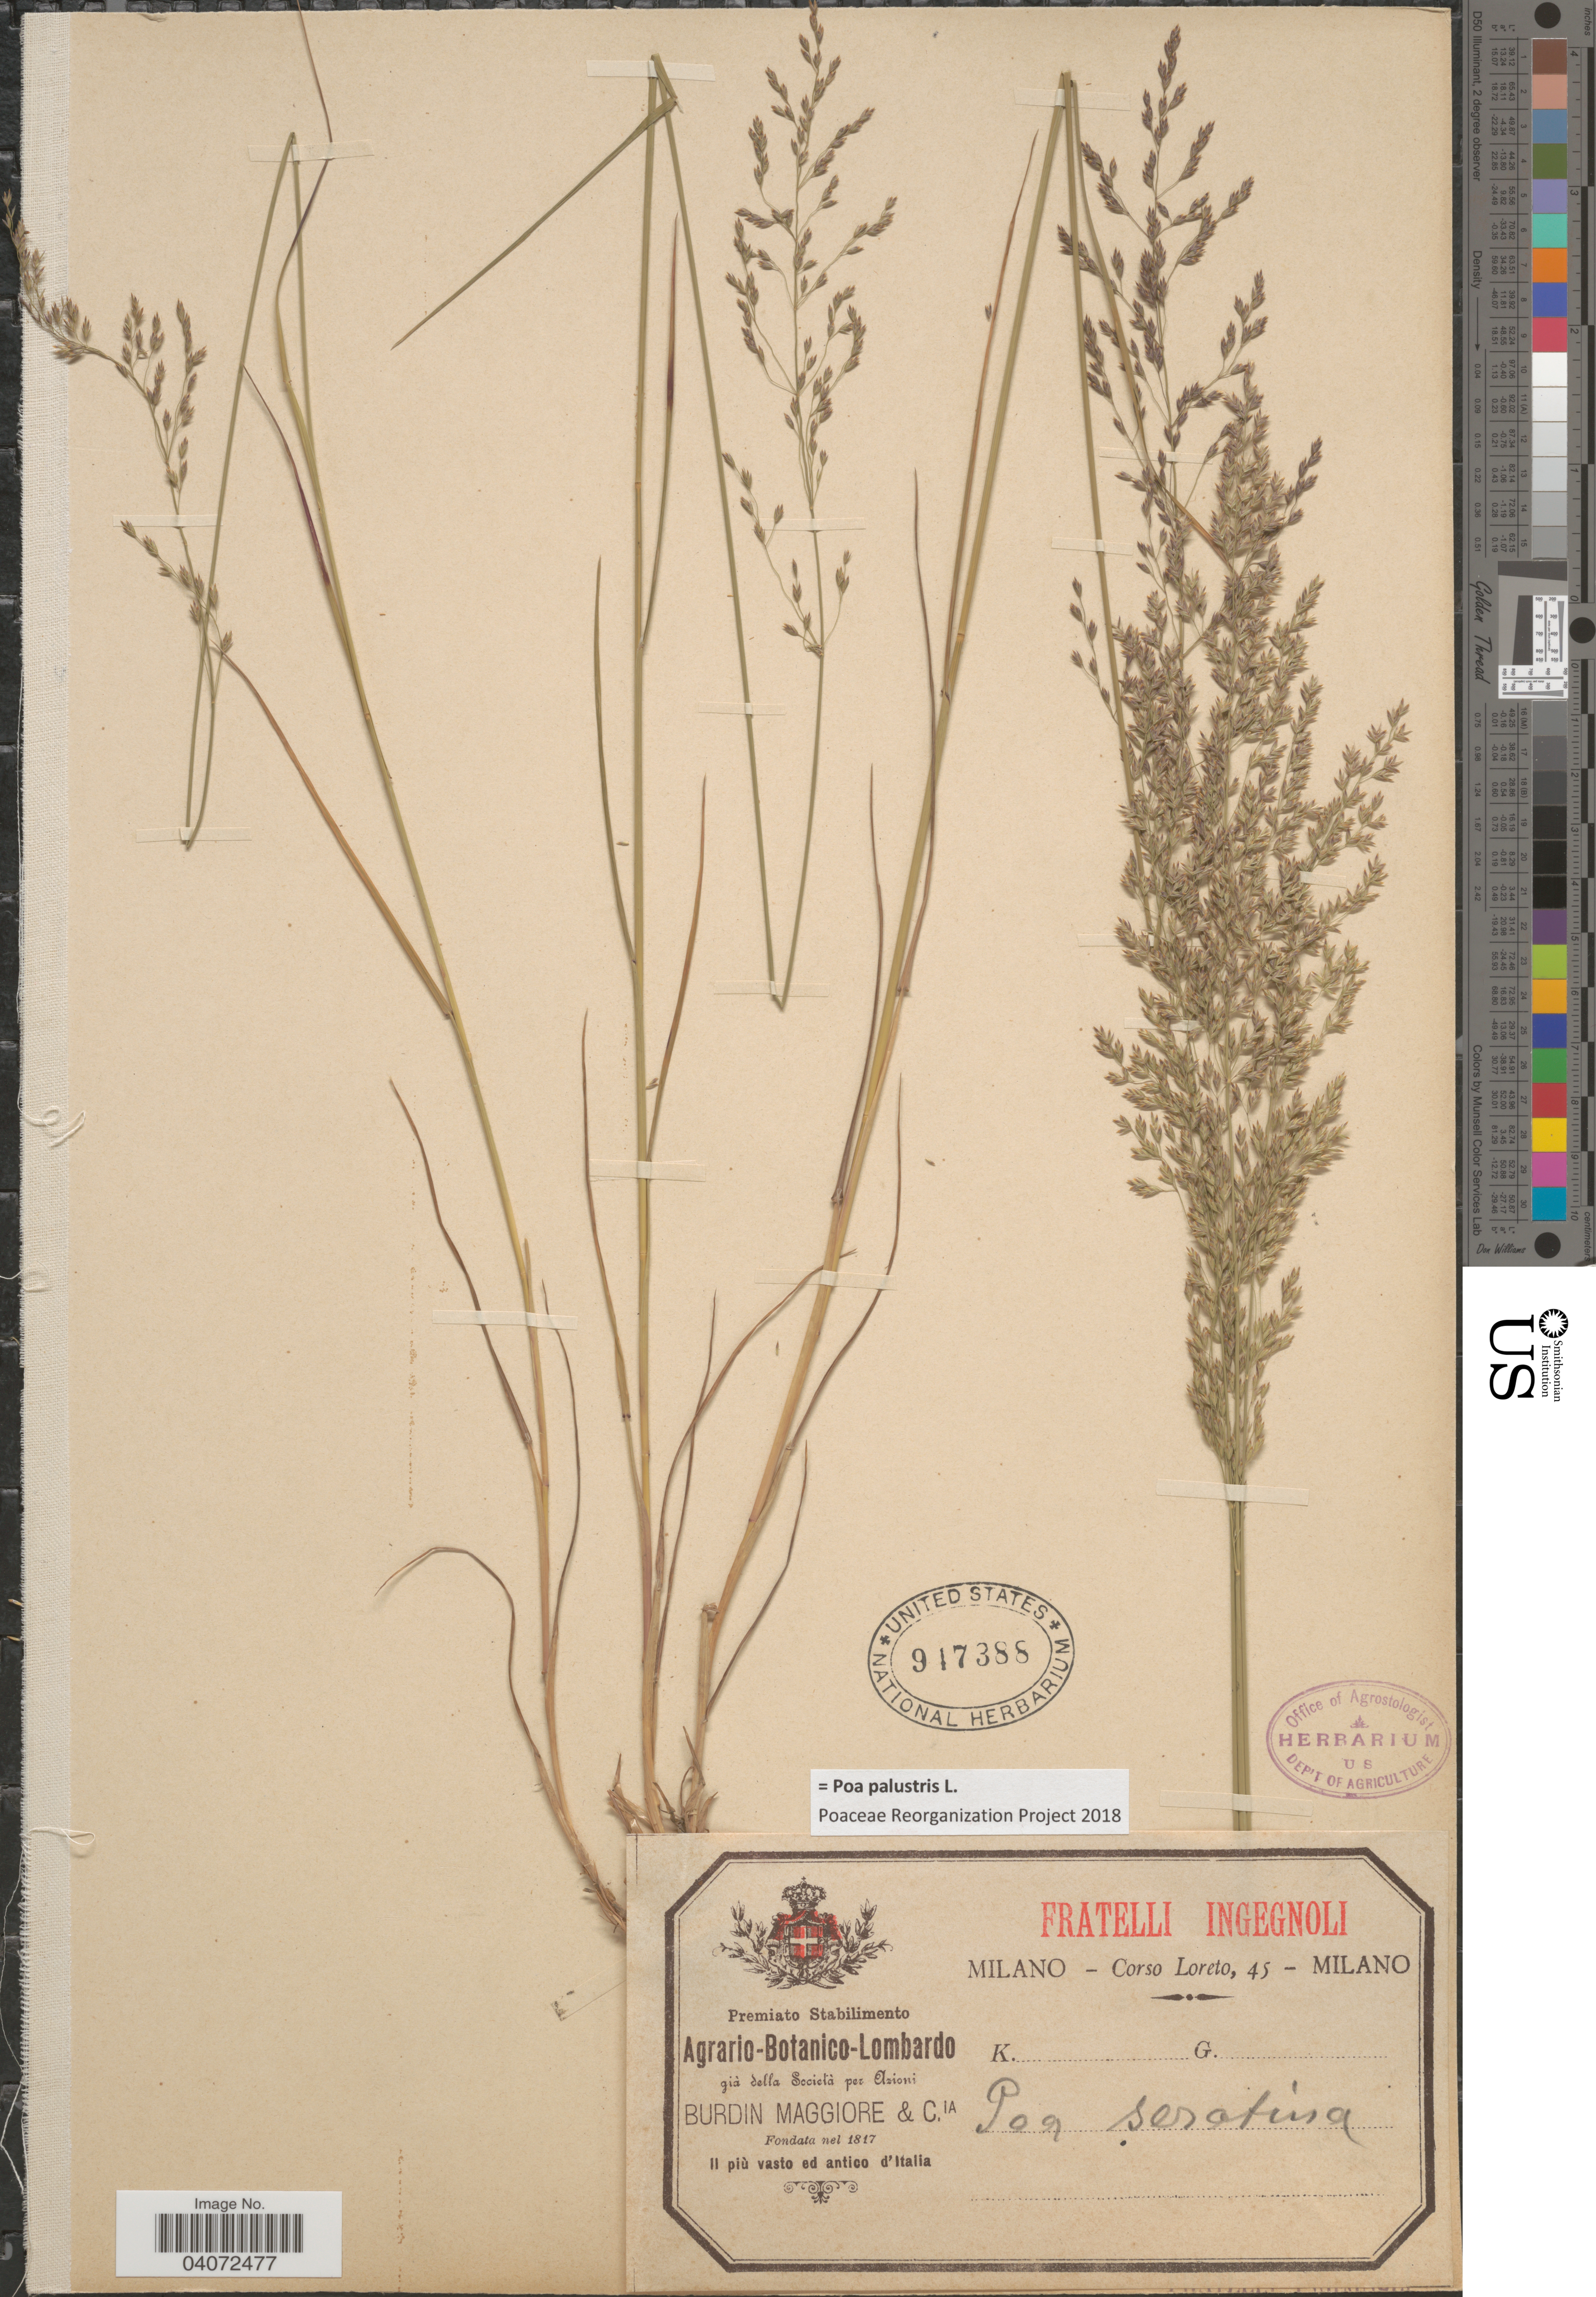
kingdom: Plantae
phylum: Tracheophyta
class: Liliopsida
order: Poales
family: Poaceae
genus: Poa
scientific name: Poa palustris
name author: L.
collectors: Loreto, C.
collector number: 45?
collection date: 1817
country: Italy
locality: Il più vasto ed antico d'Italia.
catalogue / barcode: US 947388